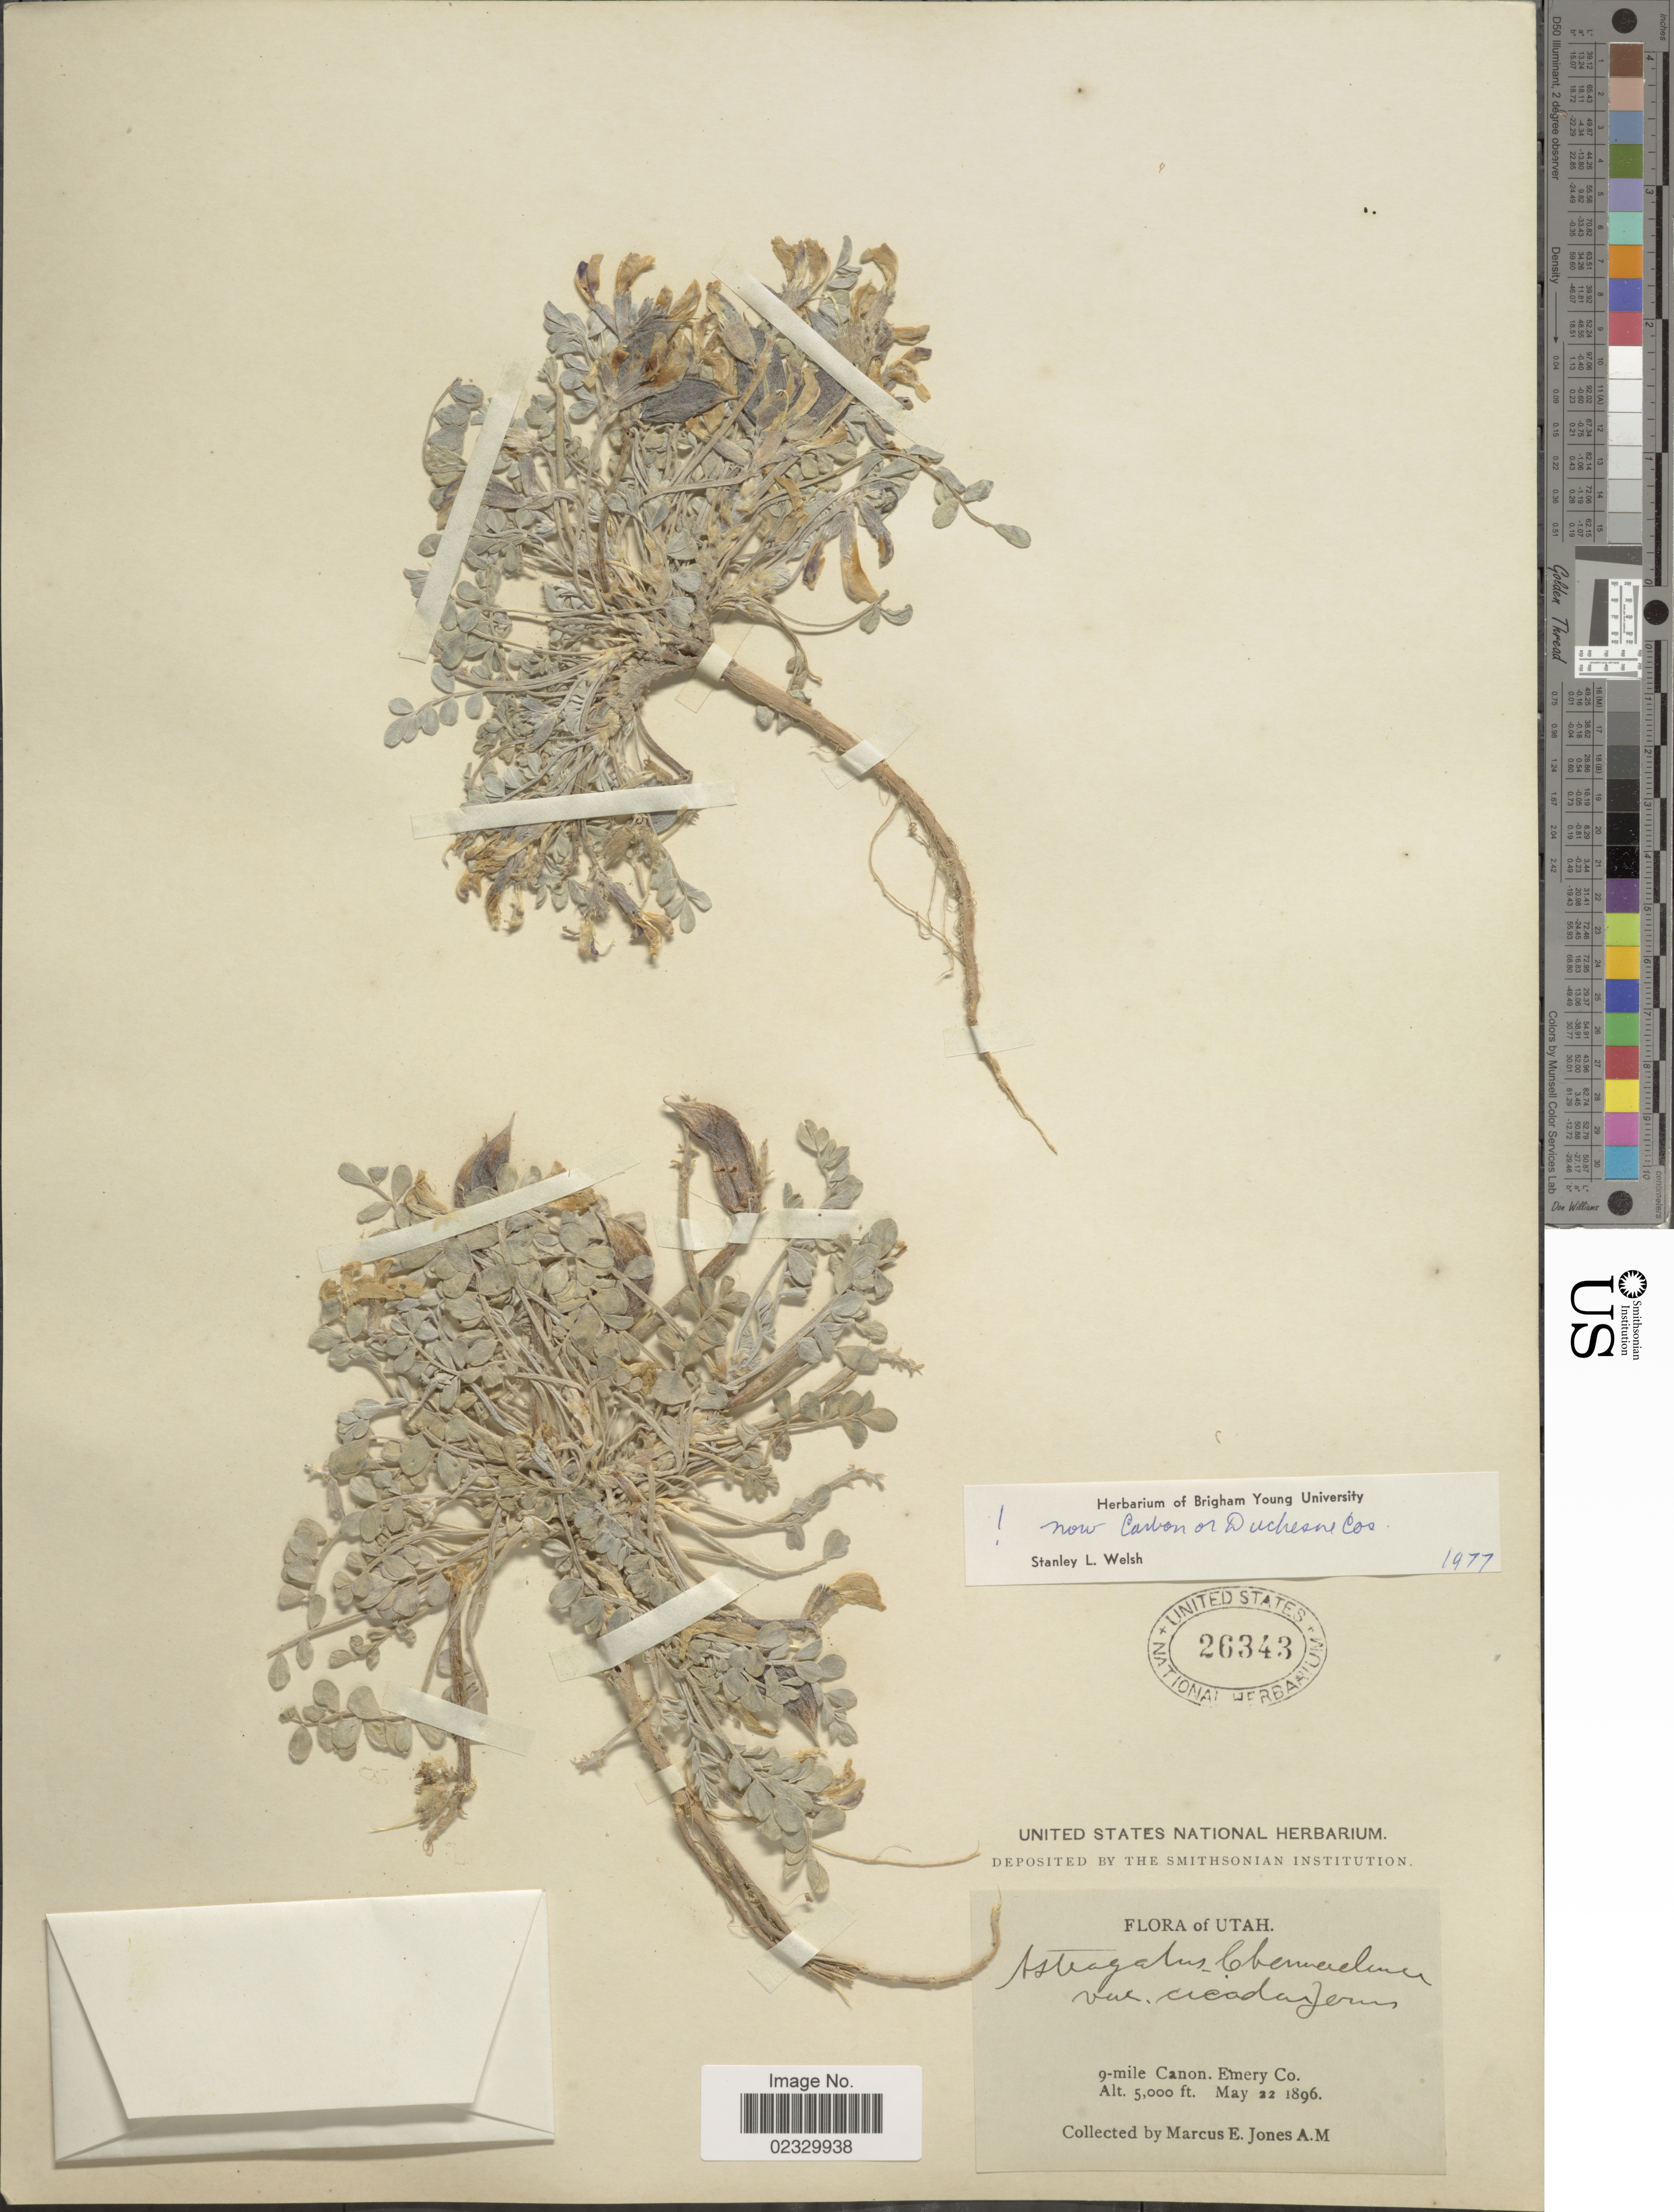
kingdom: Plantae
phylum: Tracheophyta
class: Magnoliopsida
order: Fabales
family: Fabaceae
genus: Astragalus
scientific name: Astragalus cicadae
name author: M.E. Jones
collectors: M. E. Jones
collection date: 1896-05-22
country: United States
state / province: Utah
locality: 9- mile canon. Emery Co.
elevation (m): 1524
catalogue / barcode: US 26343